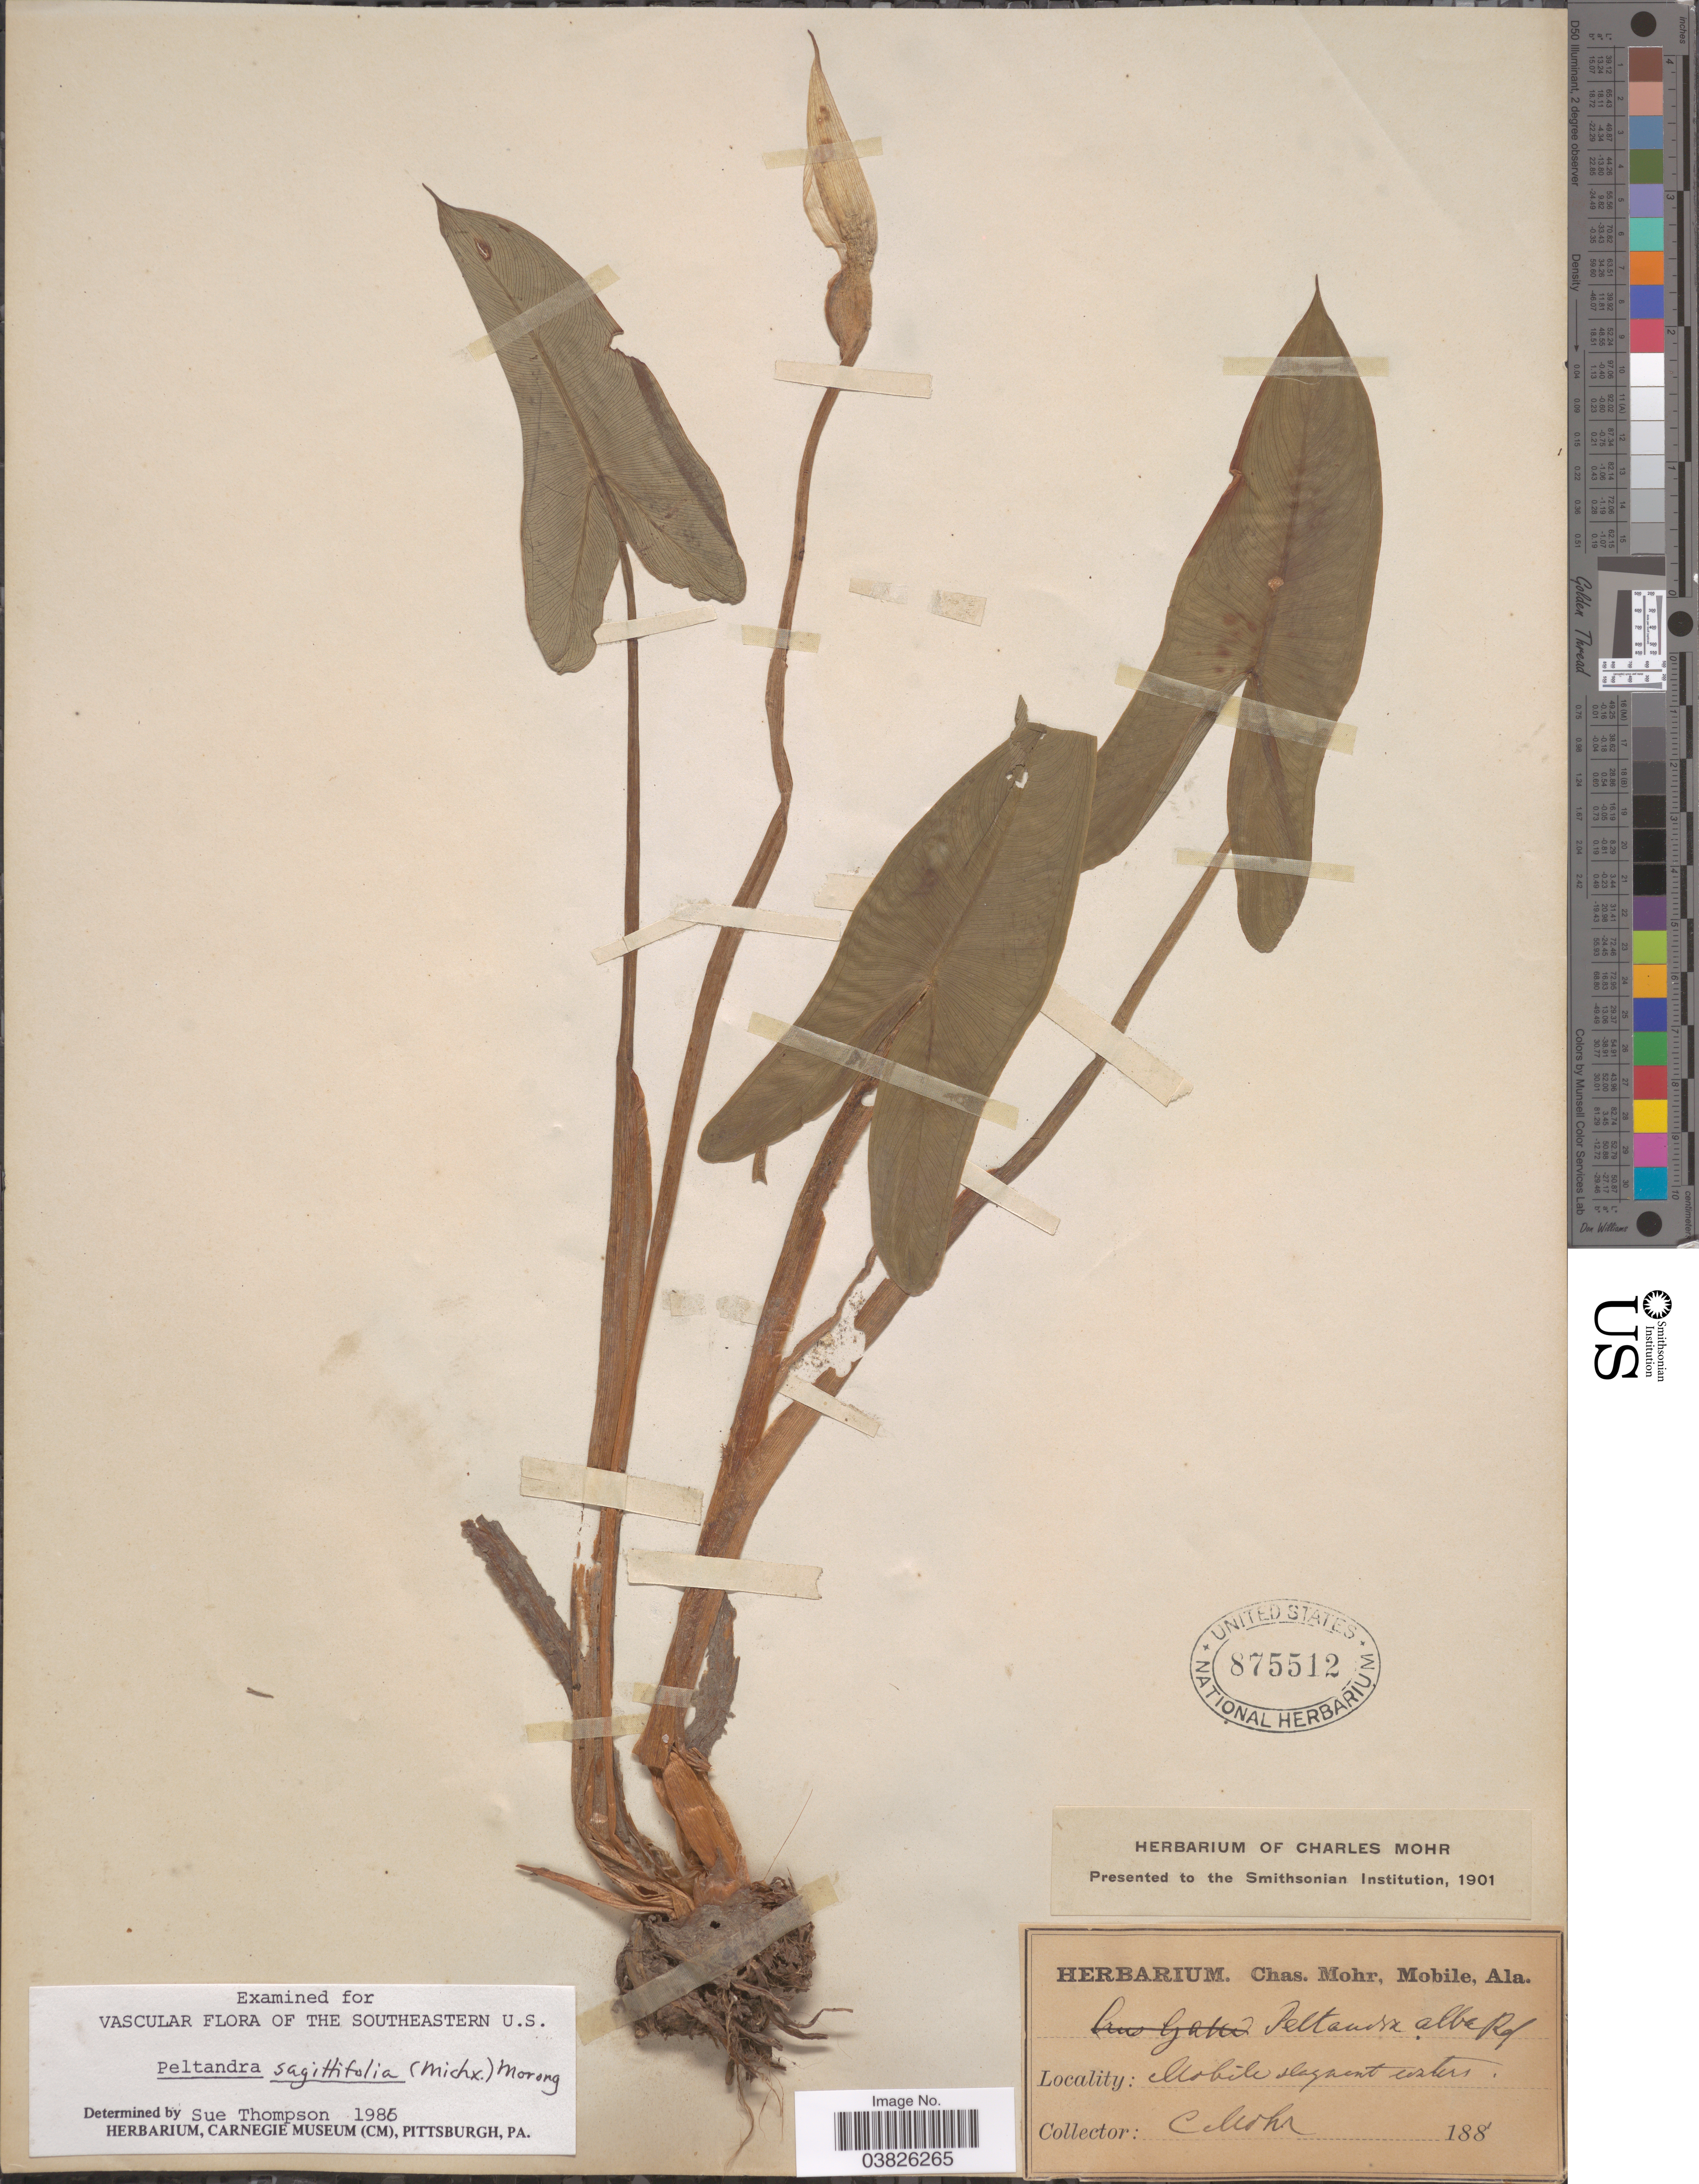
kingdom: Plantae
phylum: Tracheophyta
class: Liliopsida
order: Alismatales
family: Araceae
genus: Peltandra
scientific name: Peltandra sagittifolia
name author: (Michx.) Morong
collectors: Mohr, C. T. (herbarium)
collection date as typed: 188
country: United States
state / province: Alabama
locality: Mobile.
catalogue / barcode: US 875512